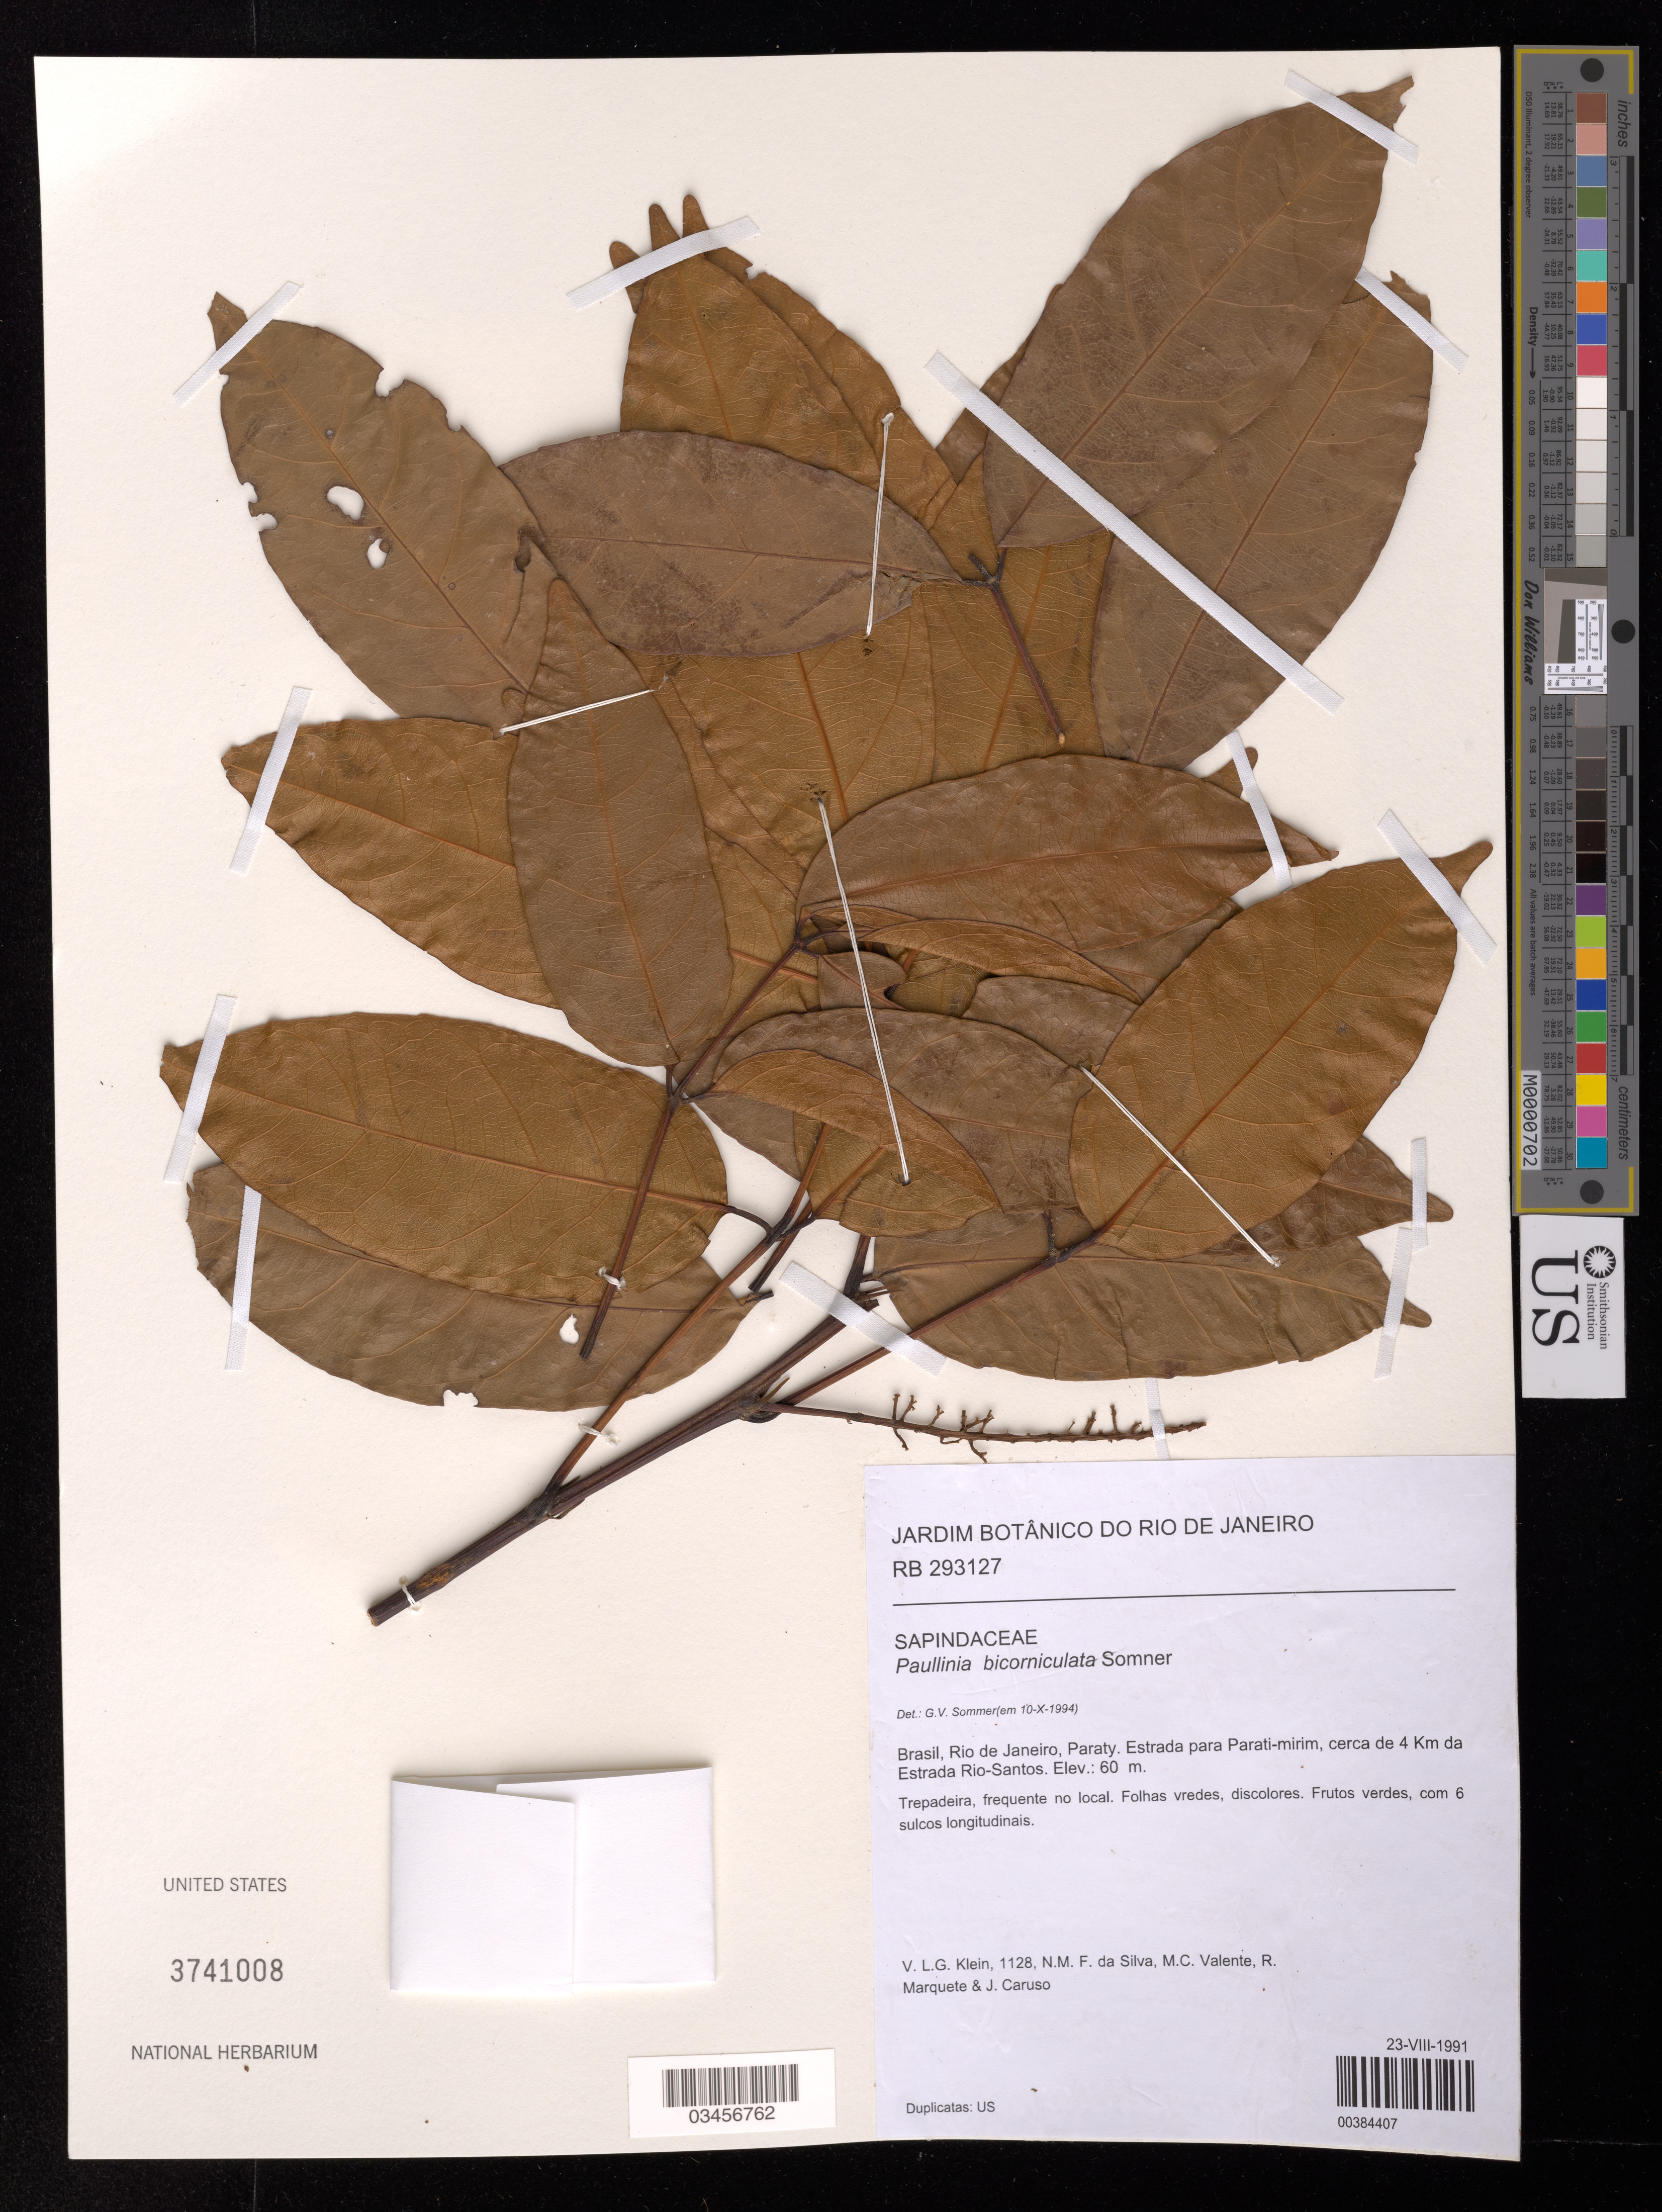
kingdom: Plantae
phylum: Tracheophyta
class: Magnoliopsida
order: Sapindales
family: Sapindaceae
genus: Paullinia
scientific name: Paullinia bicorniculata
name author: Somner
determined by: Somner, G. V.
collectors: V. L. G. Klein, N. Silva, M. d. C. Valente, R. Marquete & J. Caruso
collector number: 1128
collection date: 1991-08-23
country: Brazil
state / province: Rio de Janeiro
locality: Paraty. Estrada para Parati-mirim, cerca de 4 km da Estrada Rio-Santos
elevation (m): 60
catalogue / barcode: US 3741008